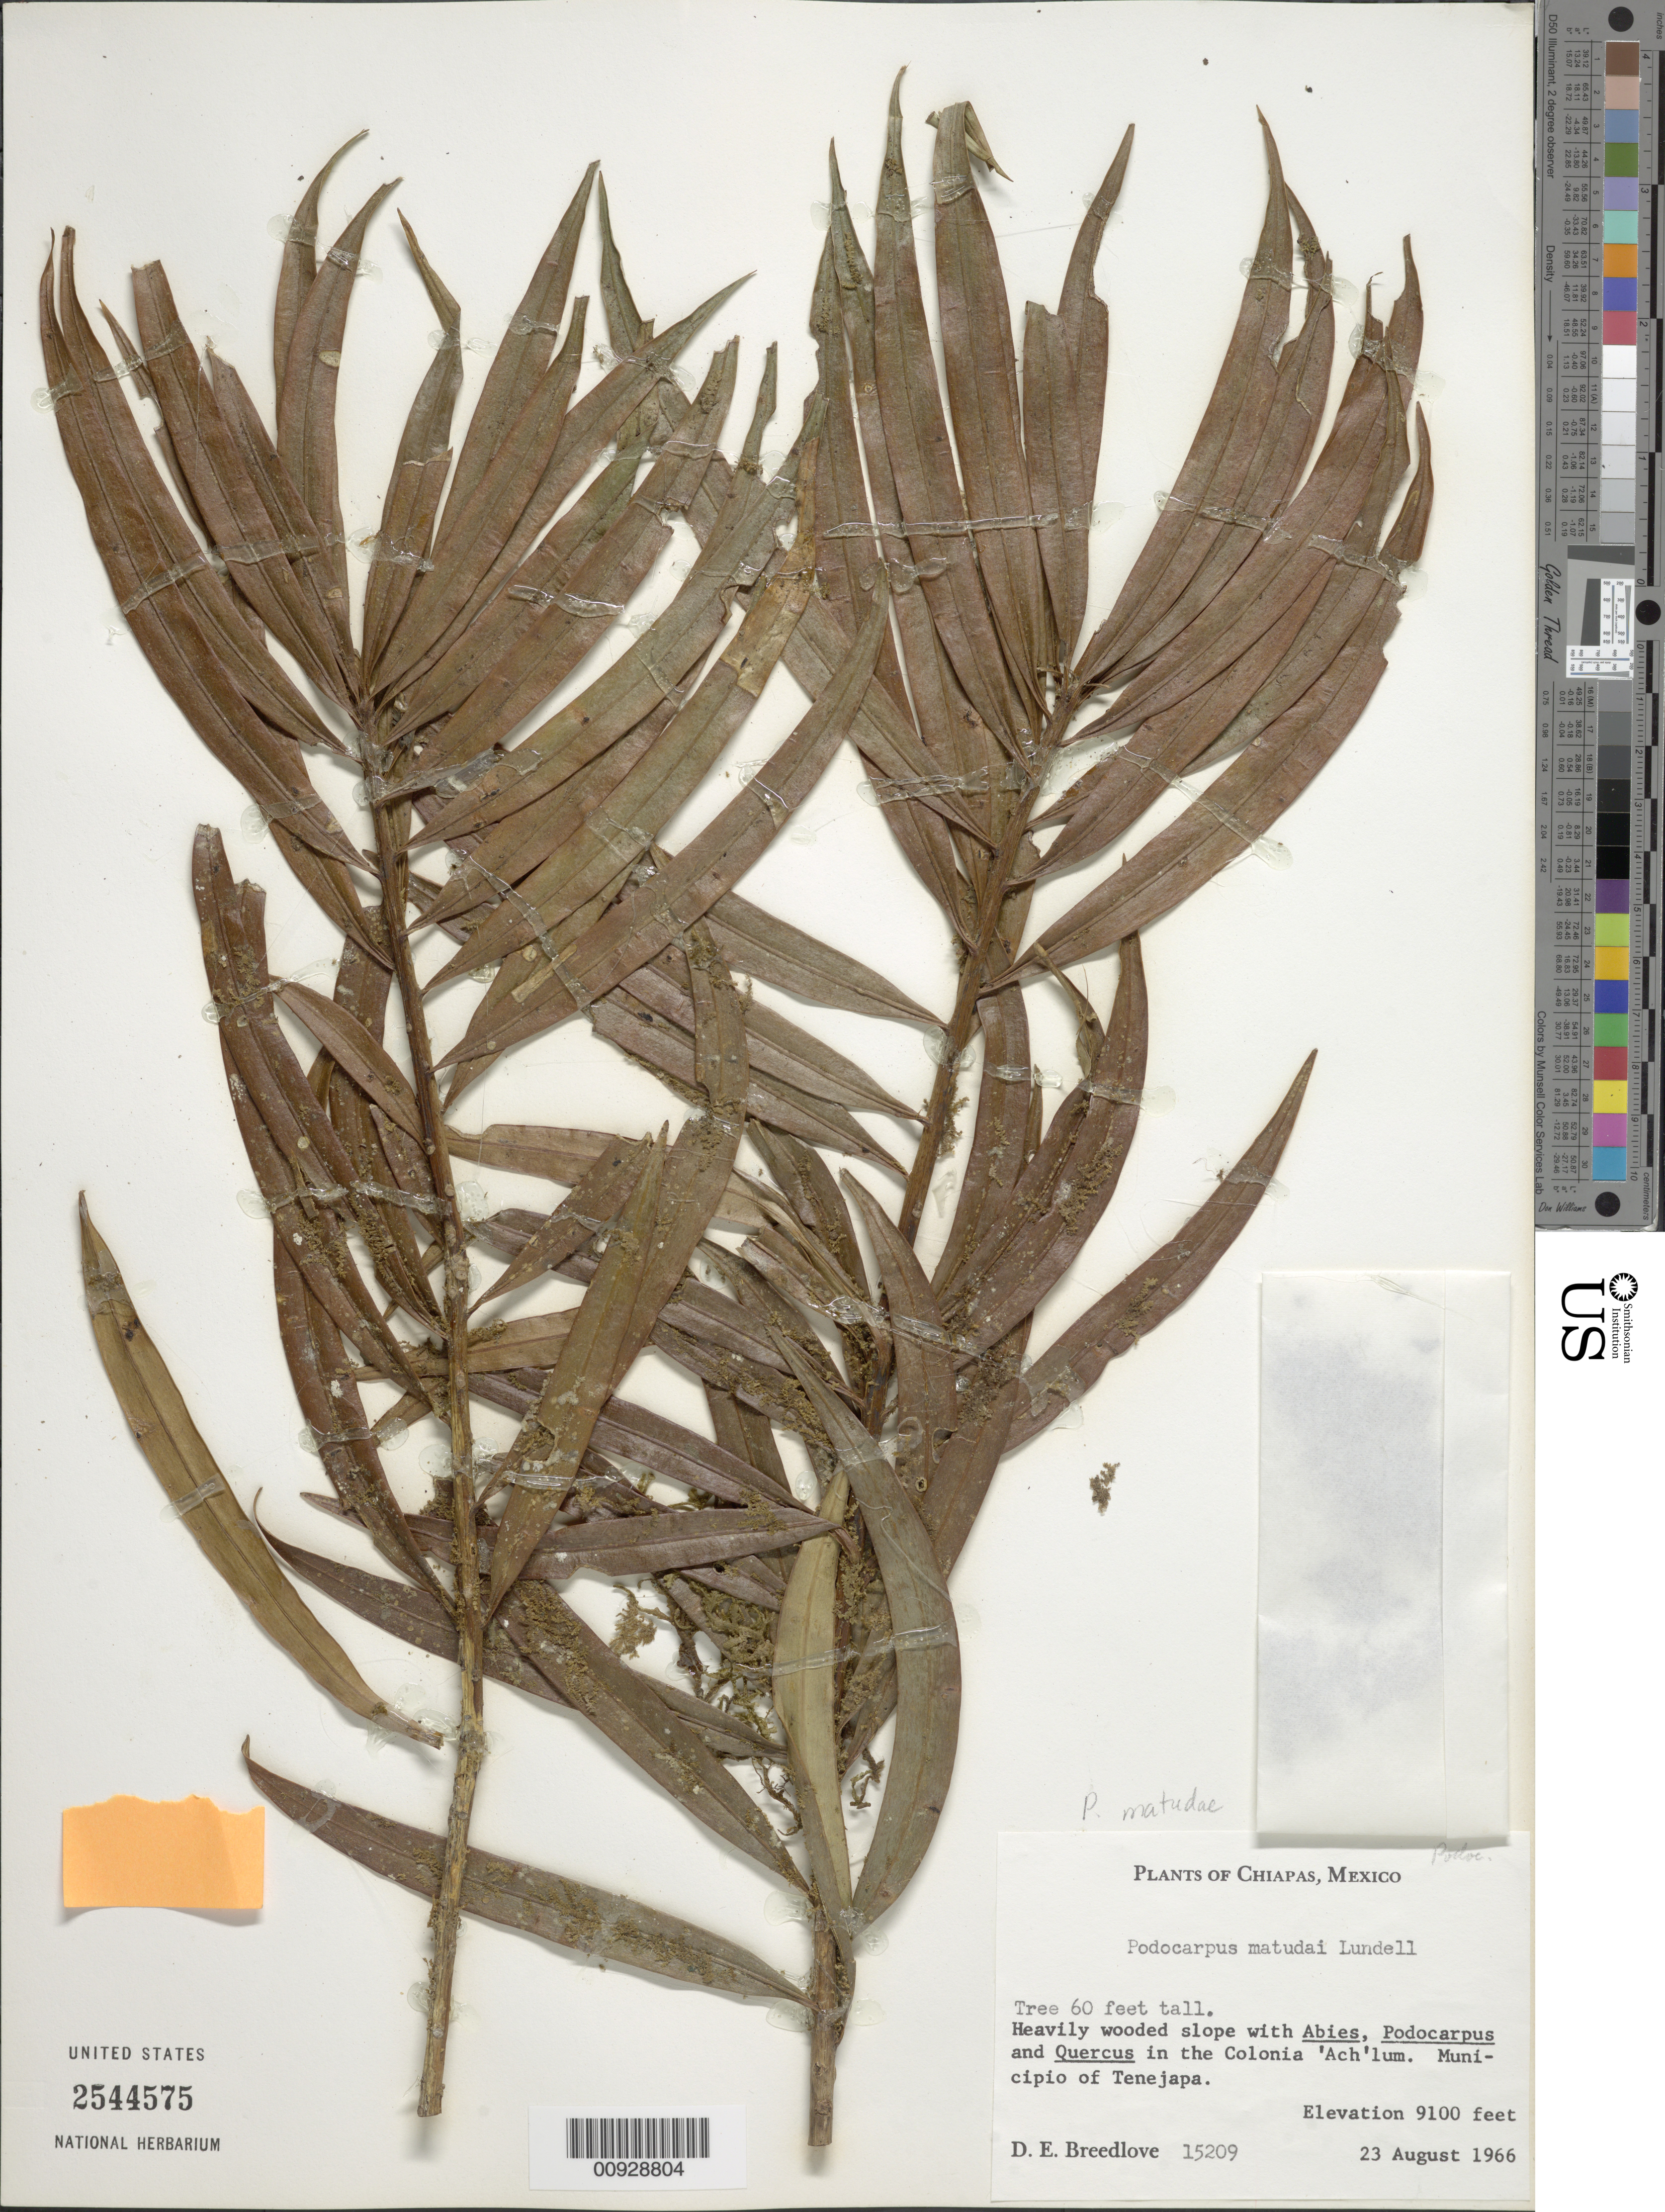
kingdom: Plantae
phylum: Tracheophyta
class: Pinopsida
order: Pinales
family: Podocarpaceae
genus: Podocarpus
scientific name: Podocarpus matudae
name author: Lundell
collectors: D. E. Breedlove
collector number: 15209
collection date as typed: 23 Aug 1966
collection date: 1966-08-23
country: Mexico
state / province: Chiapas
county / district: Tenejapa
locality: Colonia 'Ach'lum. Municipio Tenejapa, Chiapas.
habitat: Heavily wooded slope with Abies, Podocarpus and Quercus.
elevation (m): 2774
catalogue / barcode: US 2544575